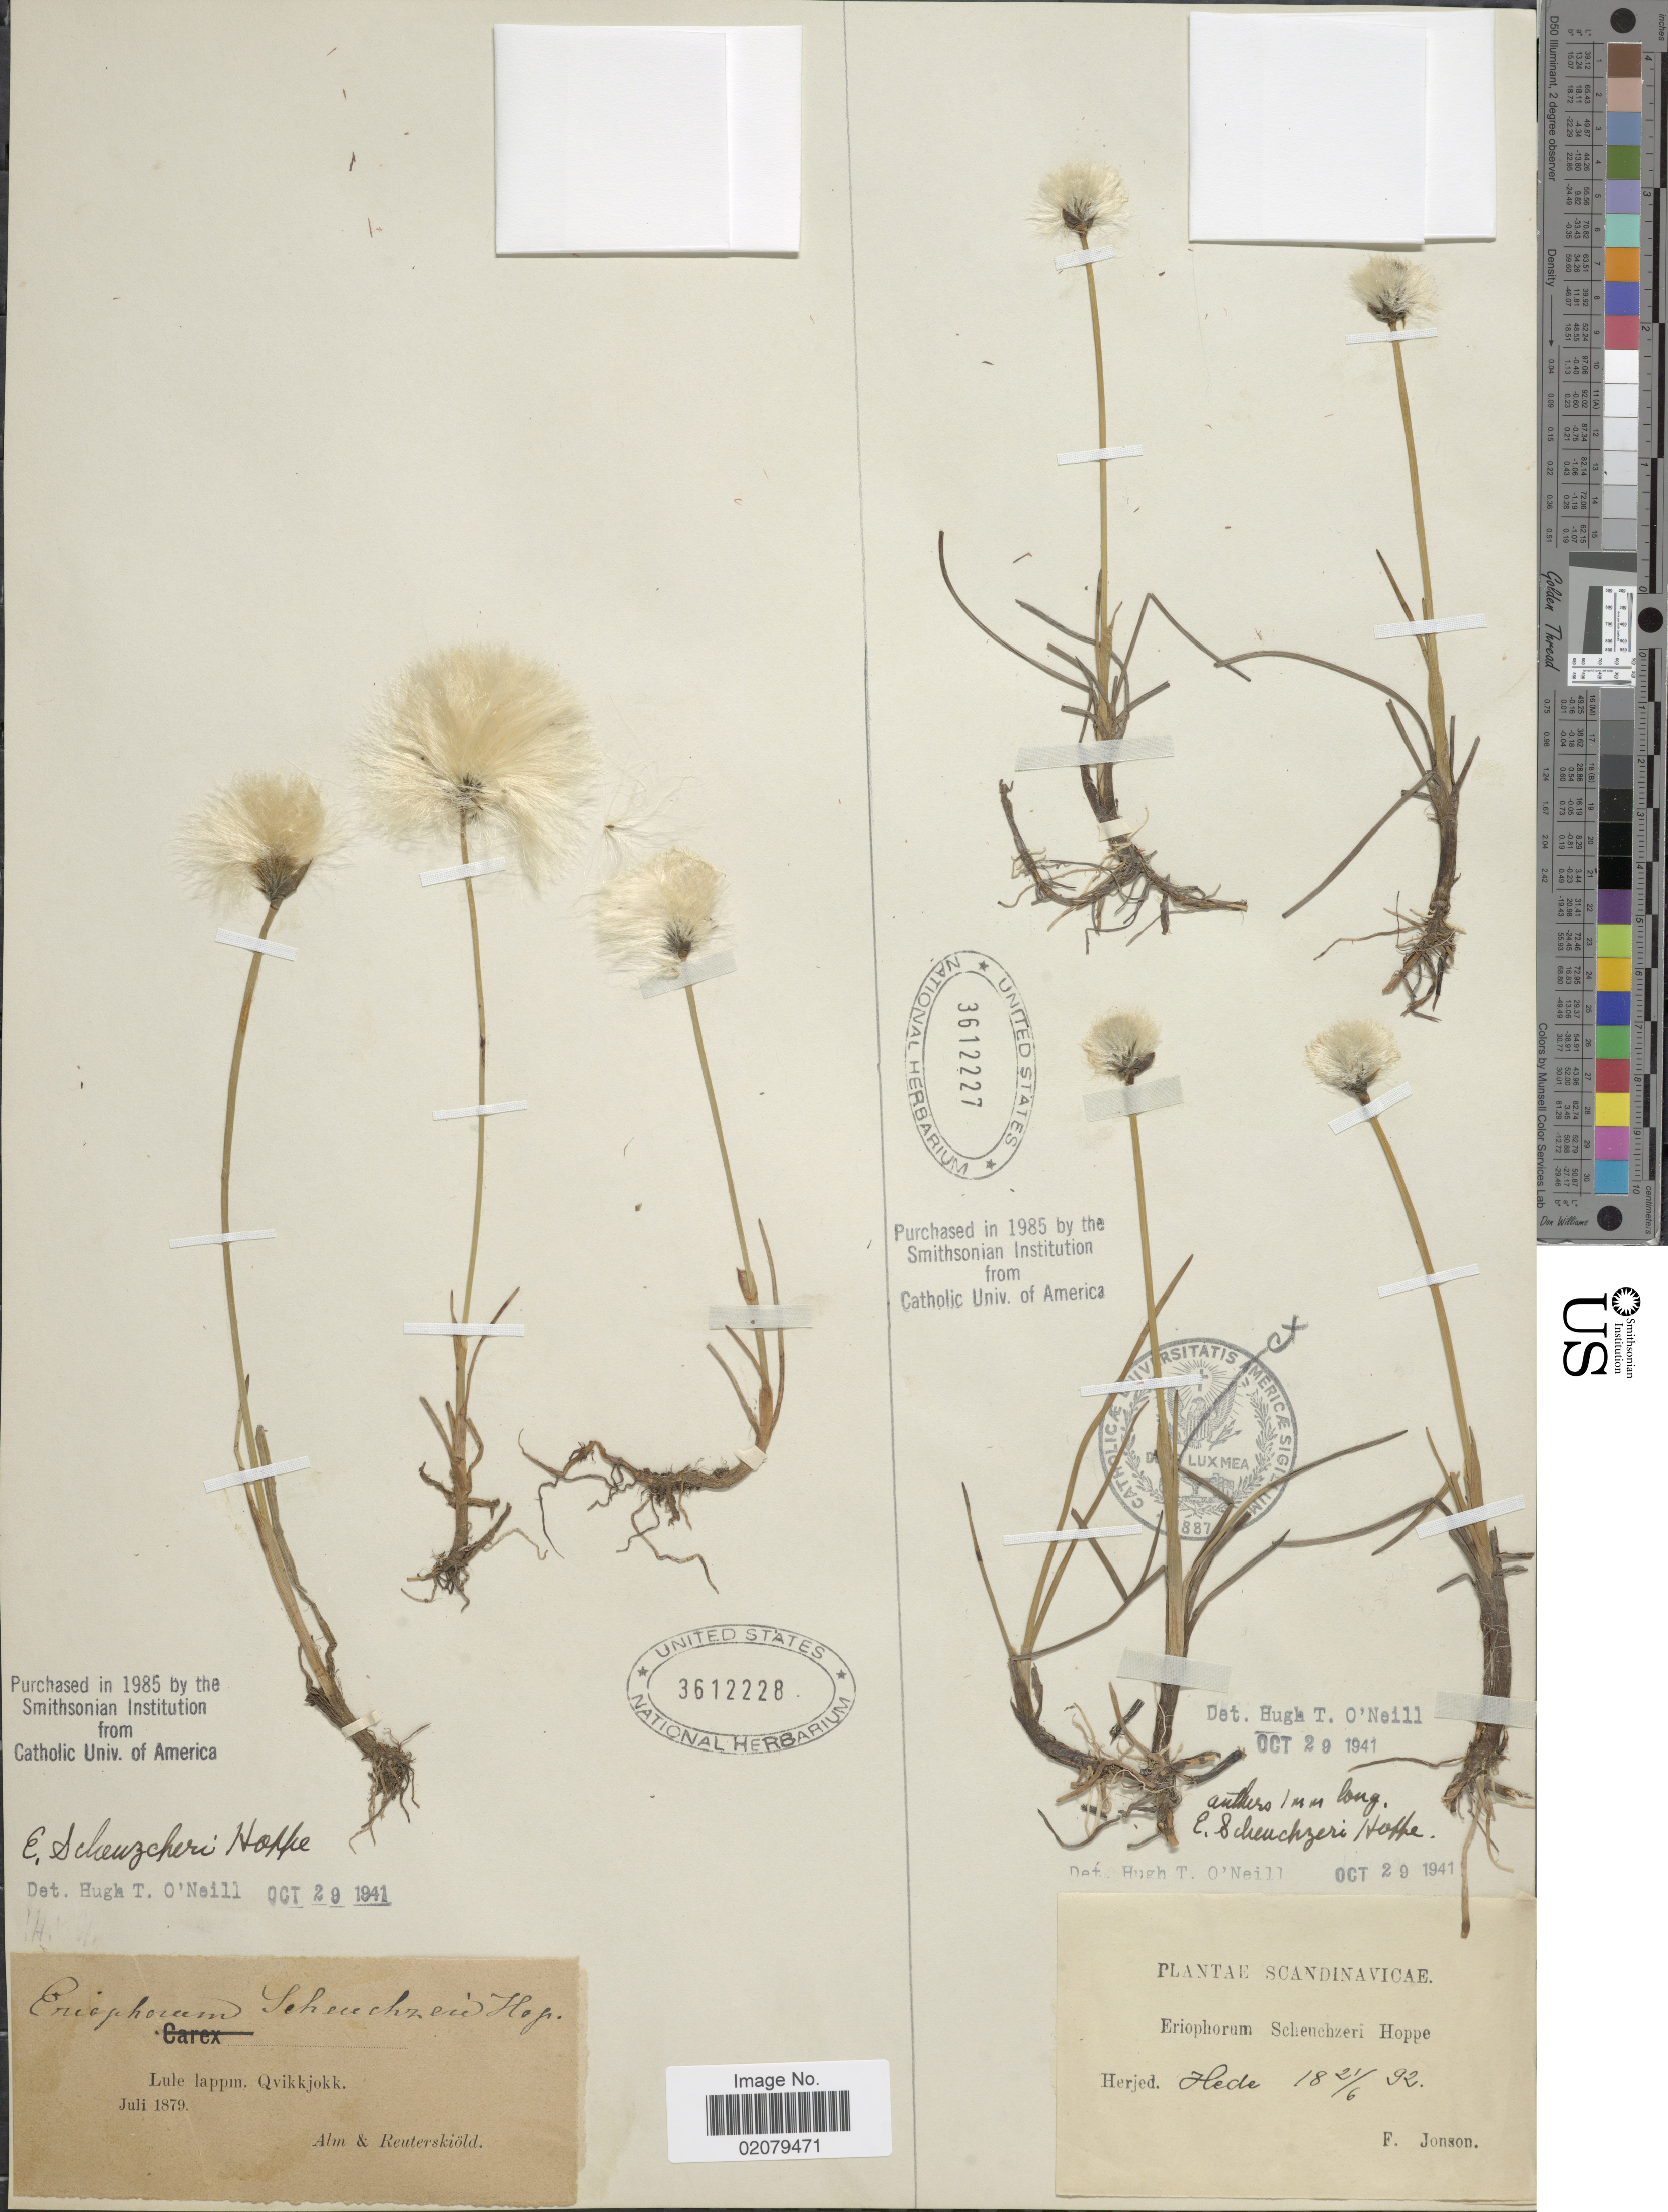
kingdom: Plantae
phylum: Tracheophyta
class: Liliopsida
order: Poales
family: Cyperaceae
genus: Eriophorum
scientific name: Eriophorum scheuchzeri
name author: Hoppe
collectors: C. G. Alm & Reuterskiold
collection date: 1879-07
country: Sweden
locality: Lule lappm. Qvikkjokk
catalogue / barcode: US 3612228